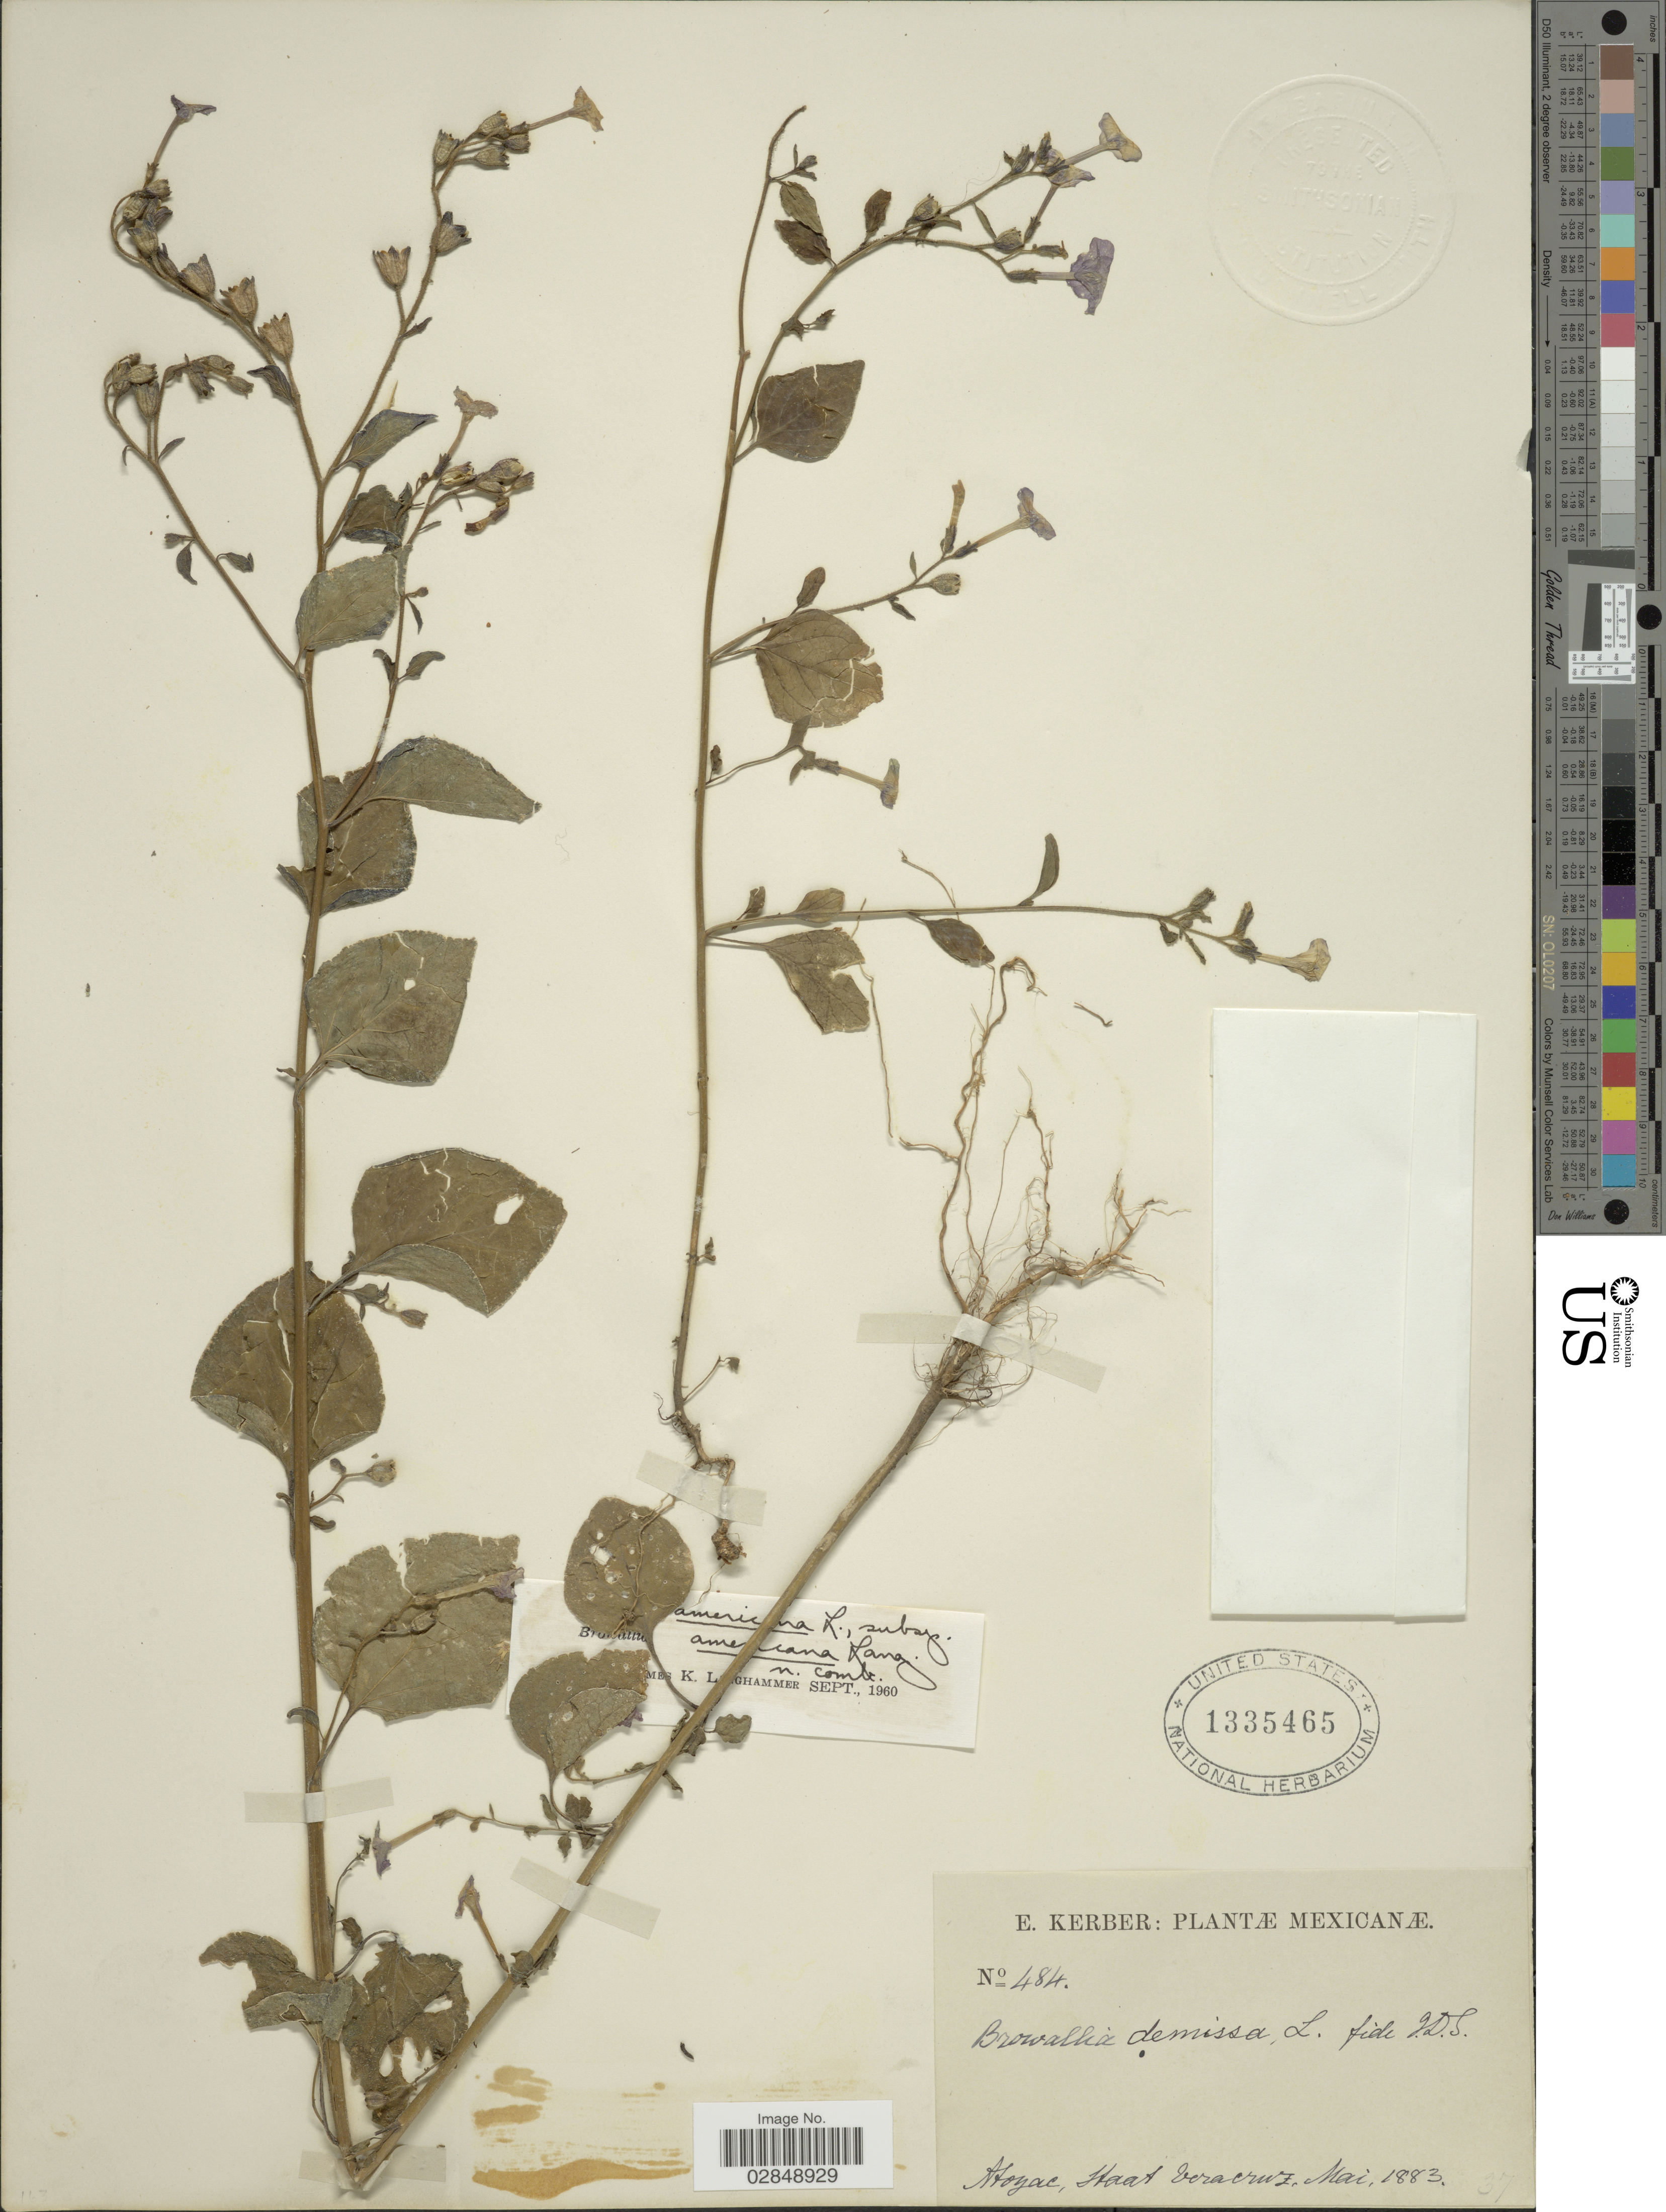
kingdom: Plantae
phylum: Tracheophyta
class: Magnoliopsida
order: Solanales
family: Solanaceae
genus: Browallia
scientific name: Browallia americana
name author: L.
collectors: E. Kerber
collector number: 484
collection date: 1883-05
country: Mexico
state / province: Veracruz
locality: Atoyac, Staat Veracruz.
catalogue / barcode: US 1335465